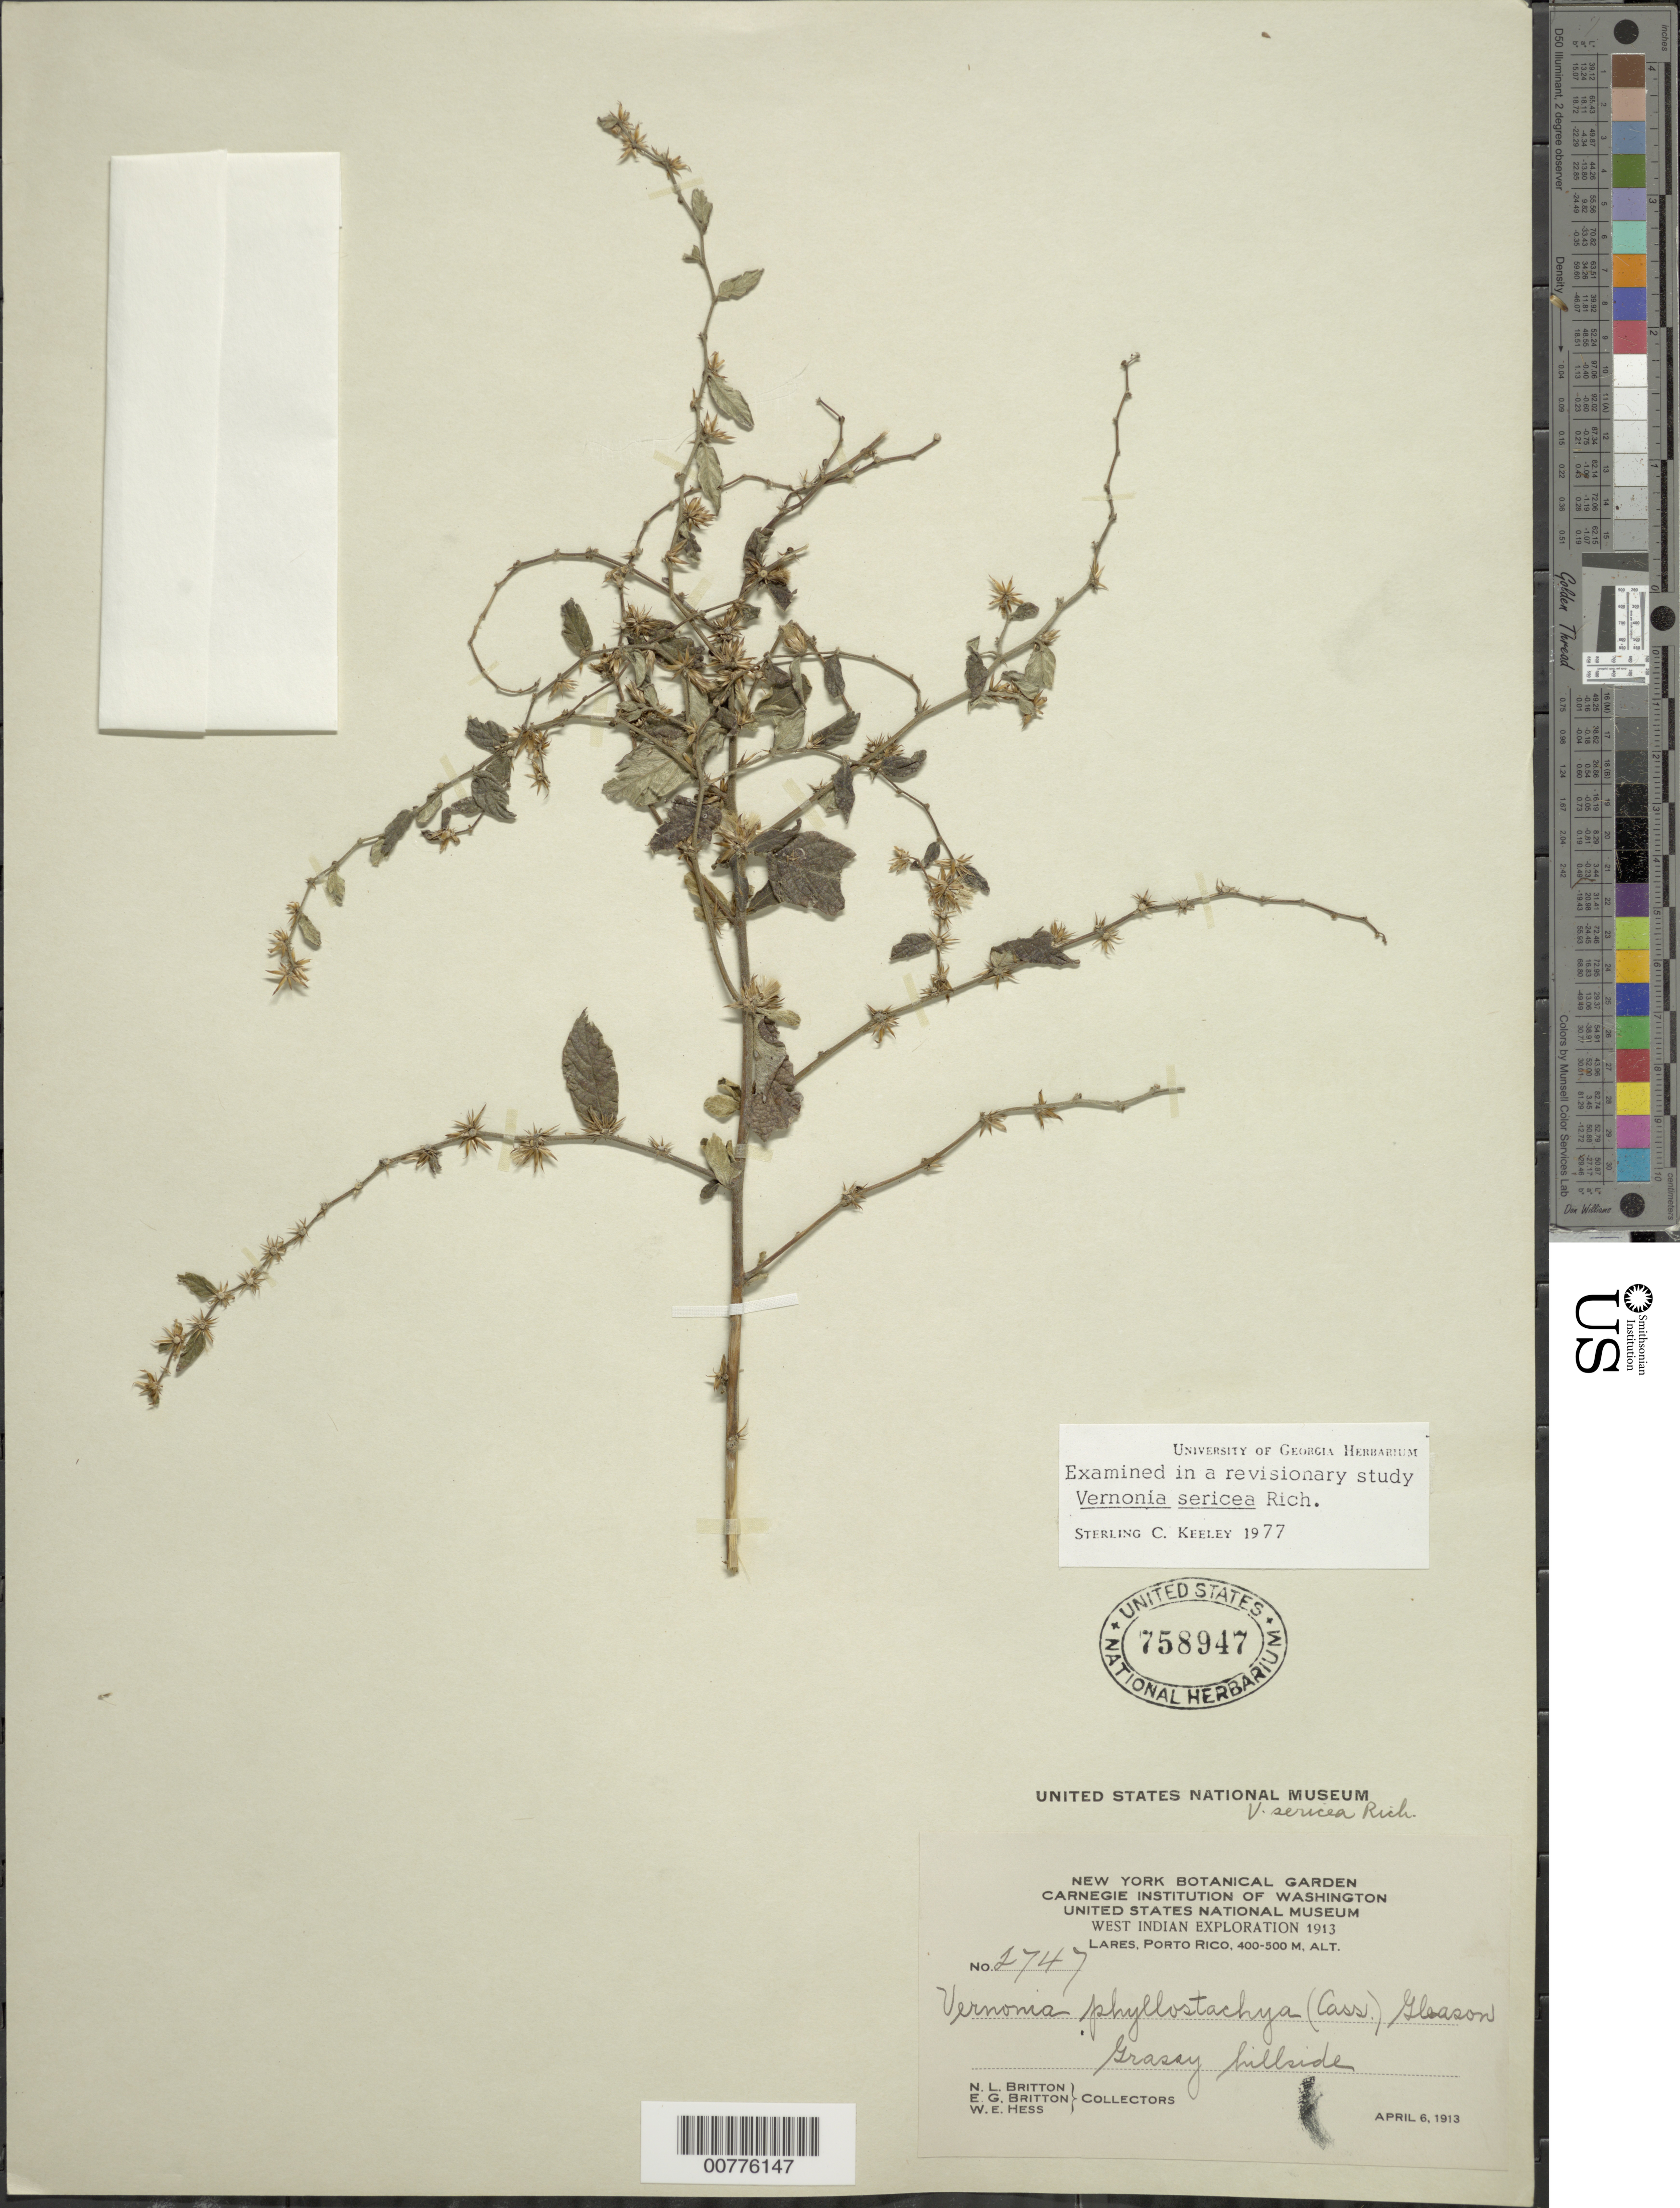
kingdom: Plantae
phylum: Tracheophyta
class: Magnoliopsida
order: Asterales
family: Asteraceae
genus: Lepidaploa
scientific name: Lepidaploa sericea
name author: (Rich.) H. Rob.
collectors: N. Britton, E. G. Britton & W. Hess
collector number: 2747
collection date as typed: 06 Apr 1913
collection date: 1913-04-06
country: Puerto Rico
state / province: Lares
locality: Lares. Grassy hillside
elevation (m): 400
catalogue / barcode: US 758947